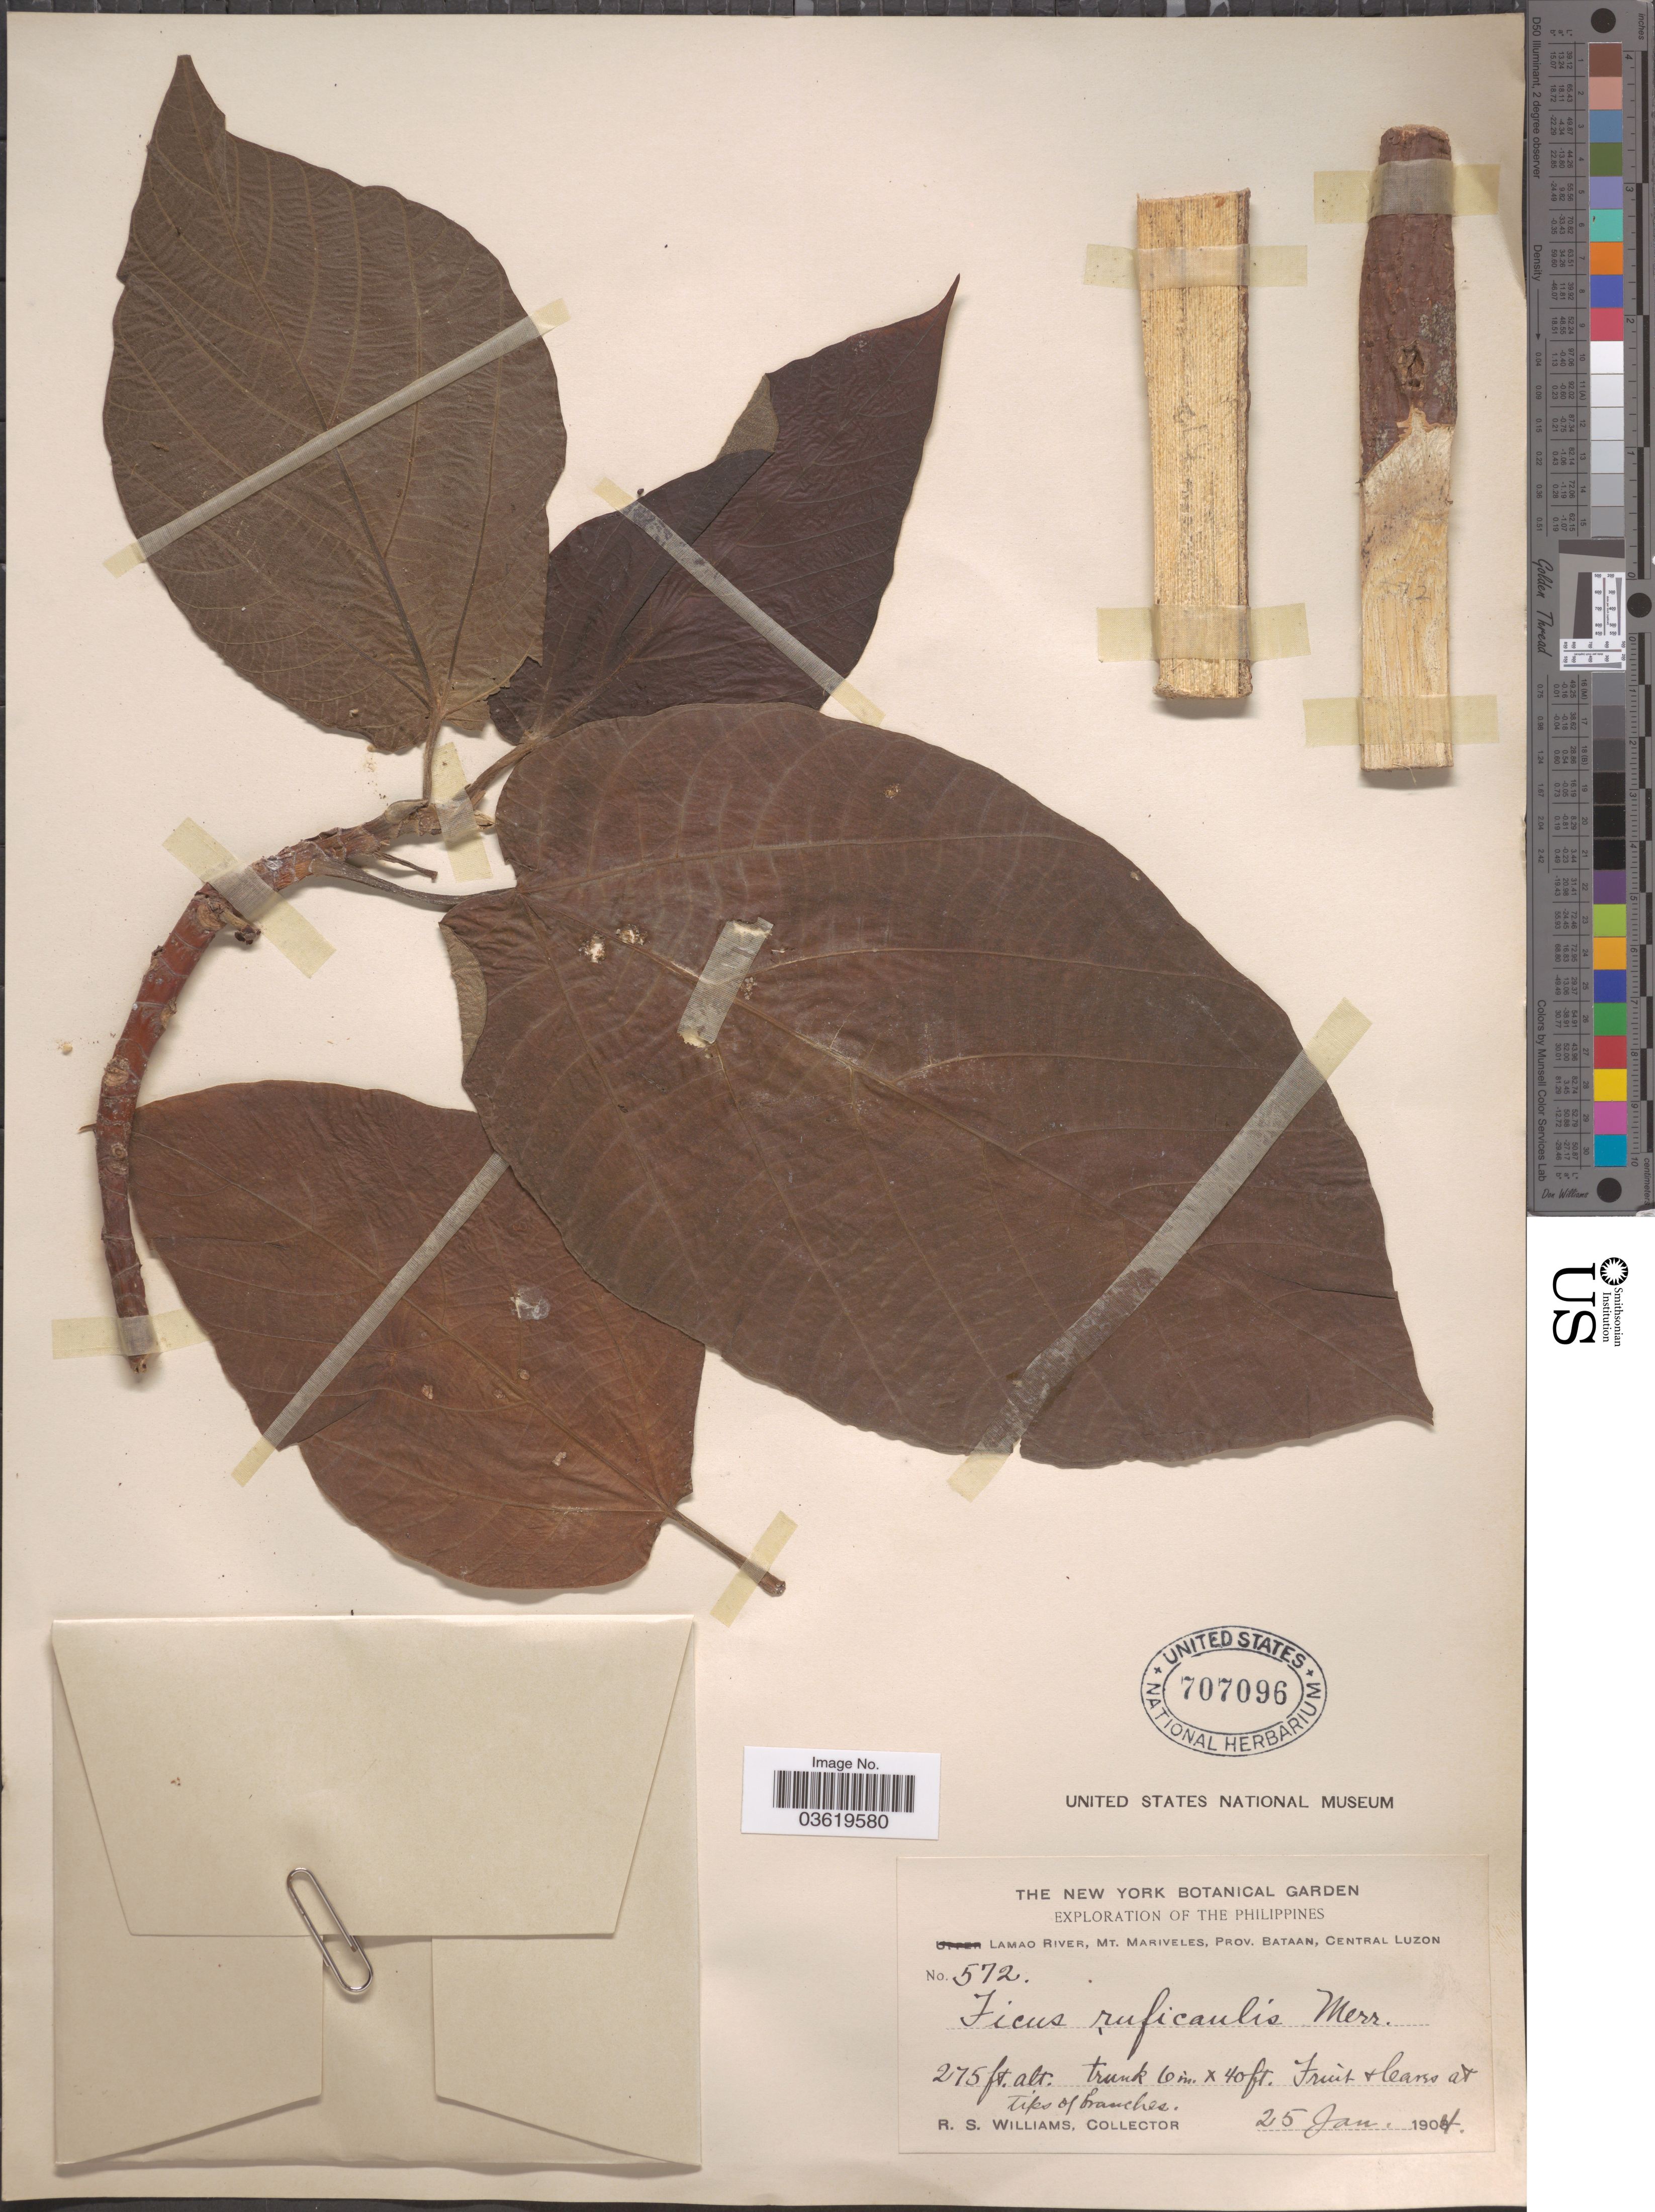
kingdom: Plantae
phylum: Tracheophyta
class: Magnoliopsida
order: Rosales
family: Moraceae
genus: Ficus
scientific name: Ficus ruficaulis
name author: Merr.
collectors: R. S. Williams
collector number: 572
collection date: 1904-01-25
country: Philippines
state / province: Central Luzon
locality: Lamao River, Mt. Mariveles, Prov. Bataan.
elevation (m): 84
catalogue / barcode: US 707096